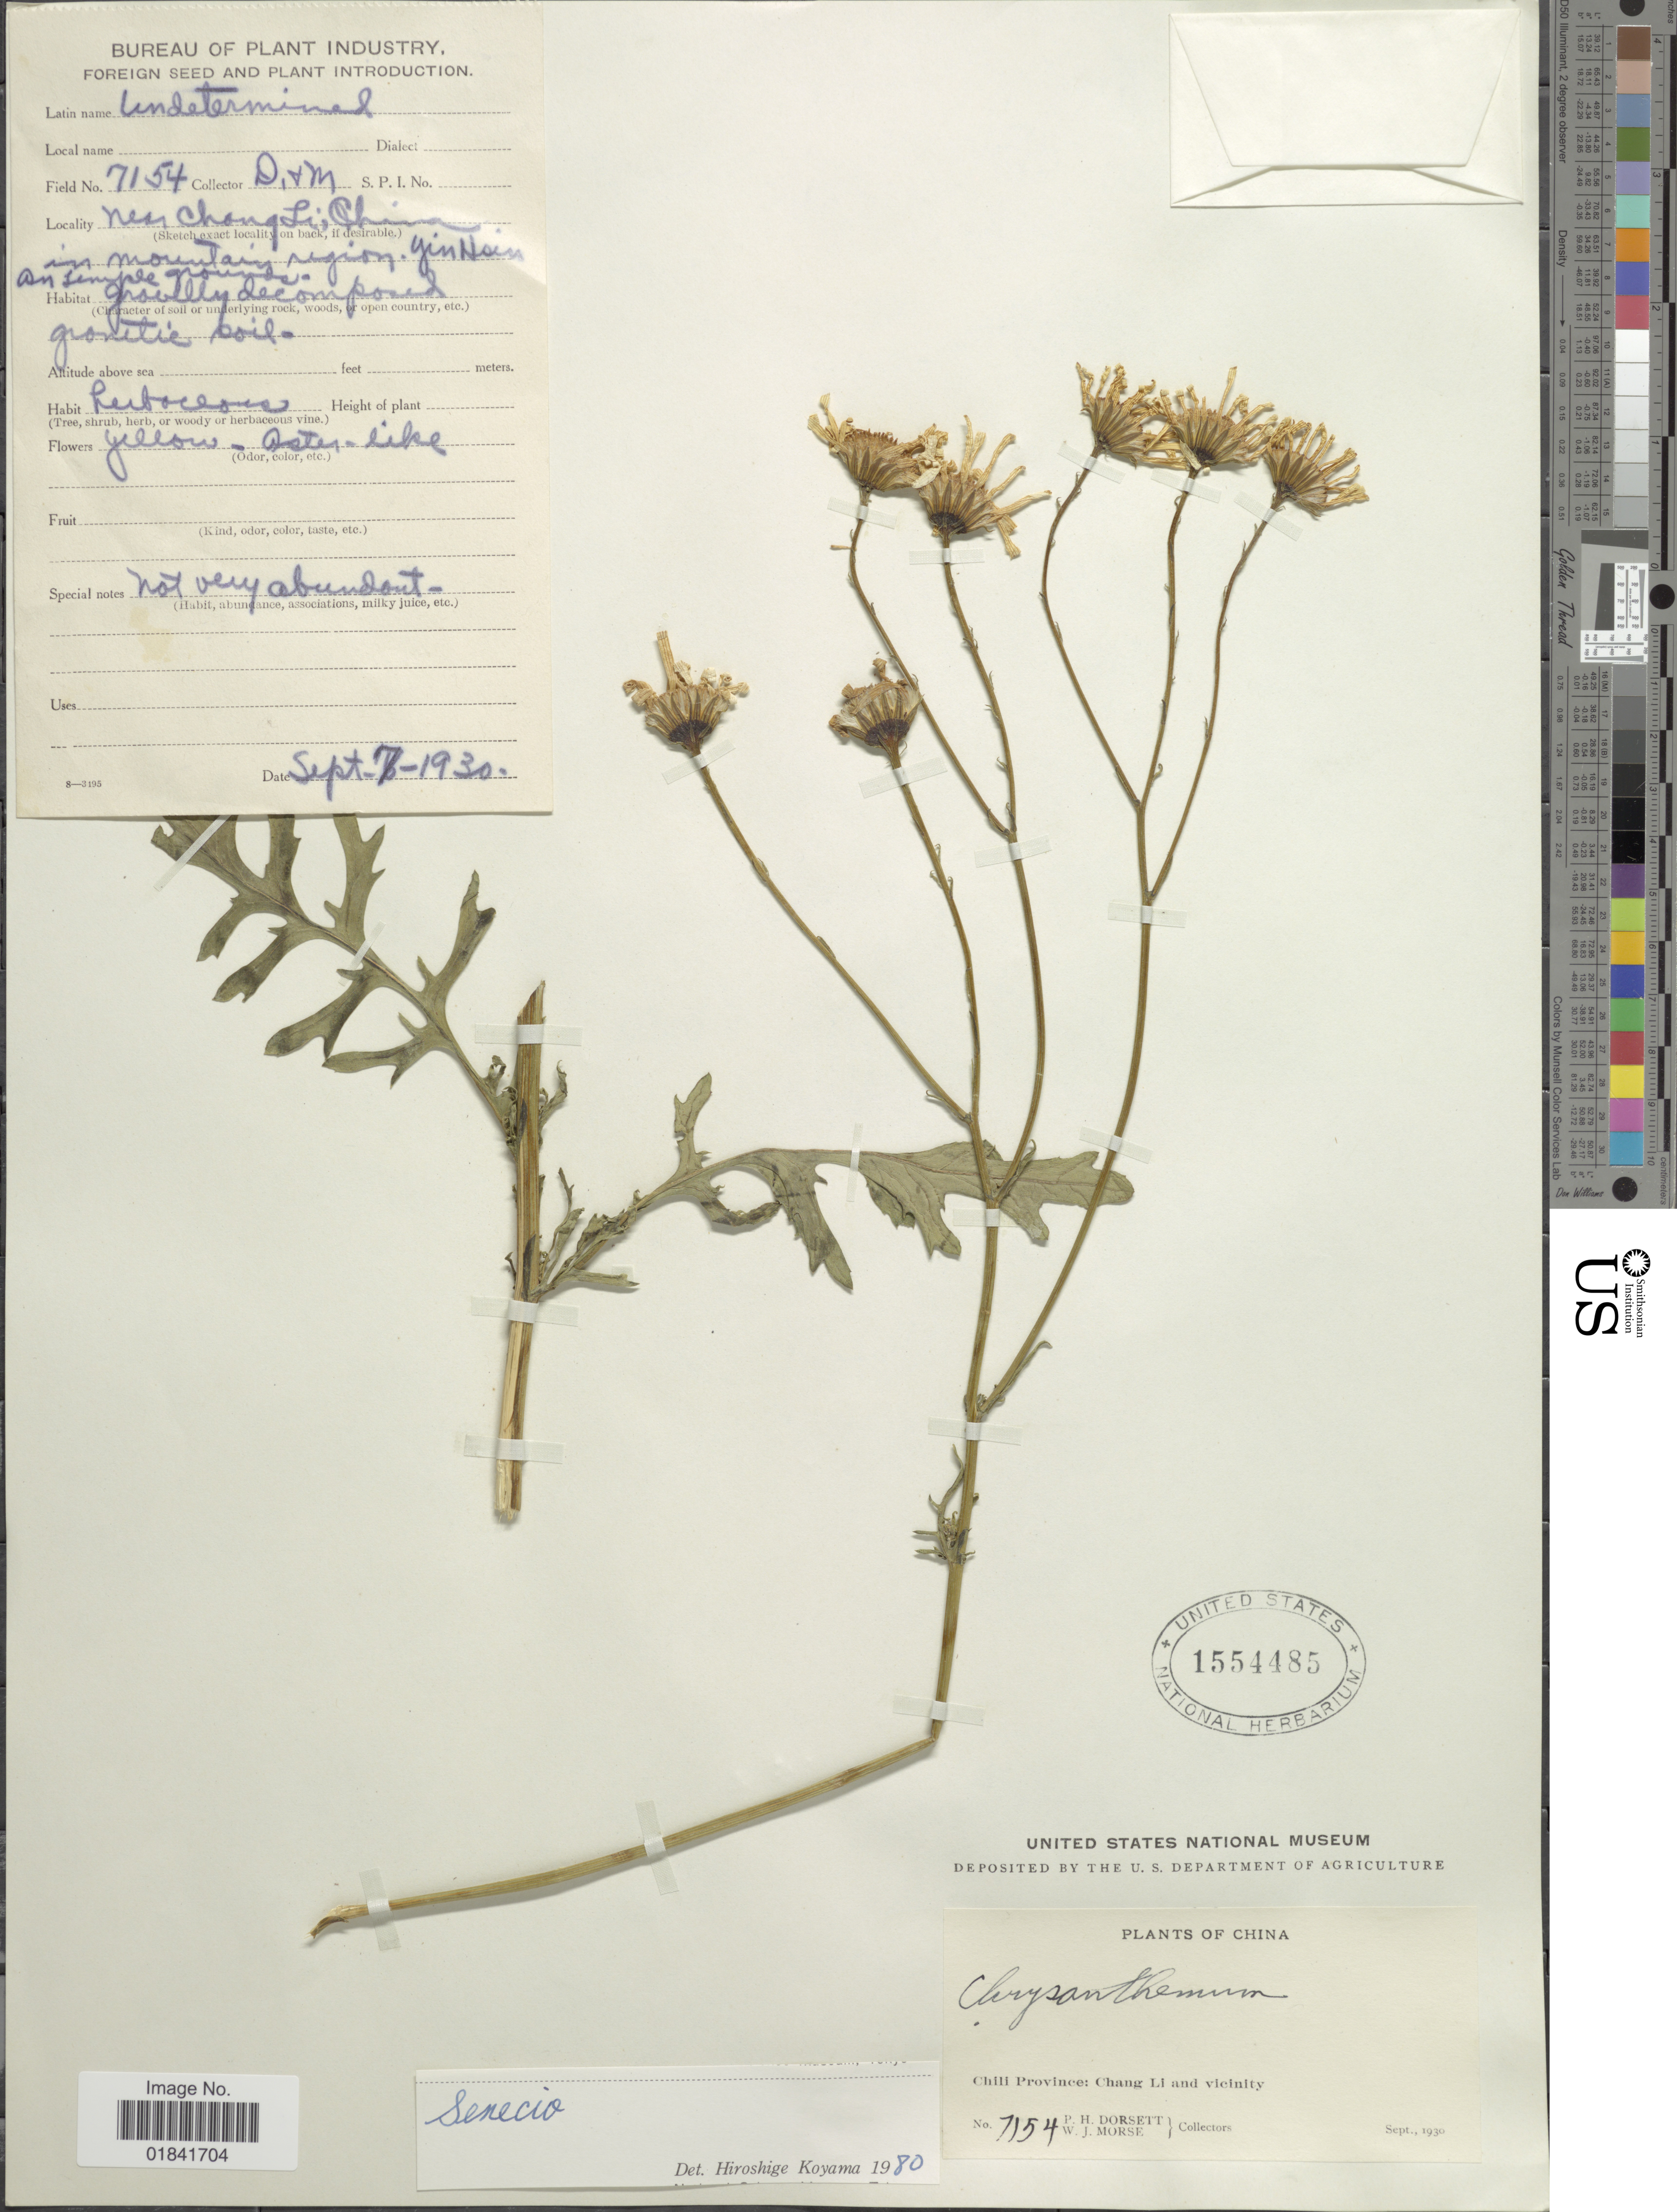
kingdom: Plantae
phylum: Tracheophyta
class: Magnoliopsida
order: Asterales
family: Asteraceae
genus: Senecio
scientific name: Senecio sp.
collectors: P. H. Dorsett & W. J. Morse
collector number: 7154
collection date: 1930-09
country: China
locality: Near Changli, Chili Province: Chang Li and vicinity [interpreted]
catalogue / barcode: US 1554485